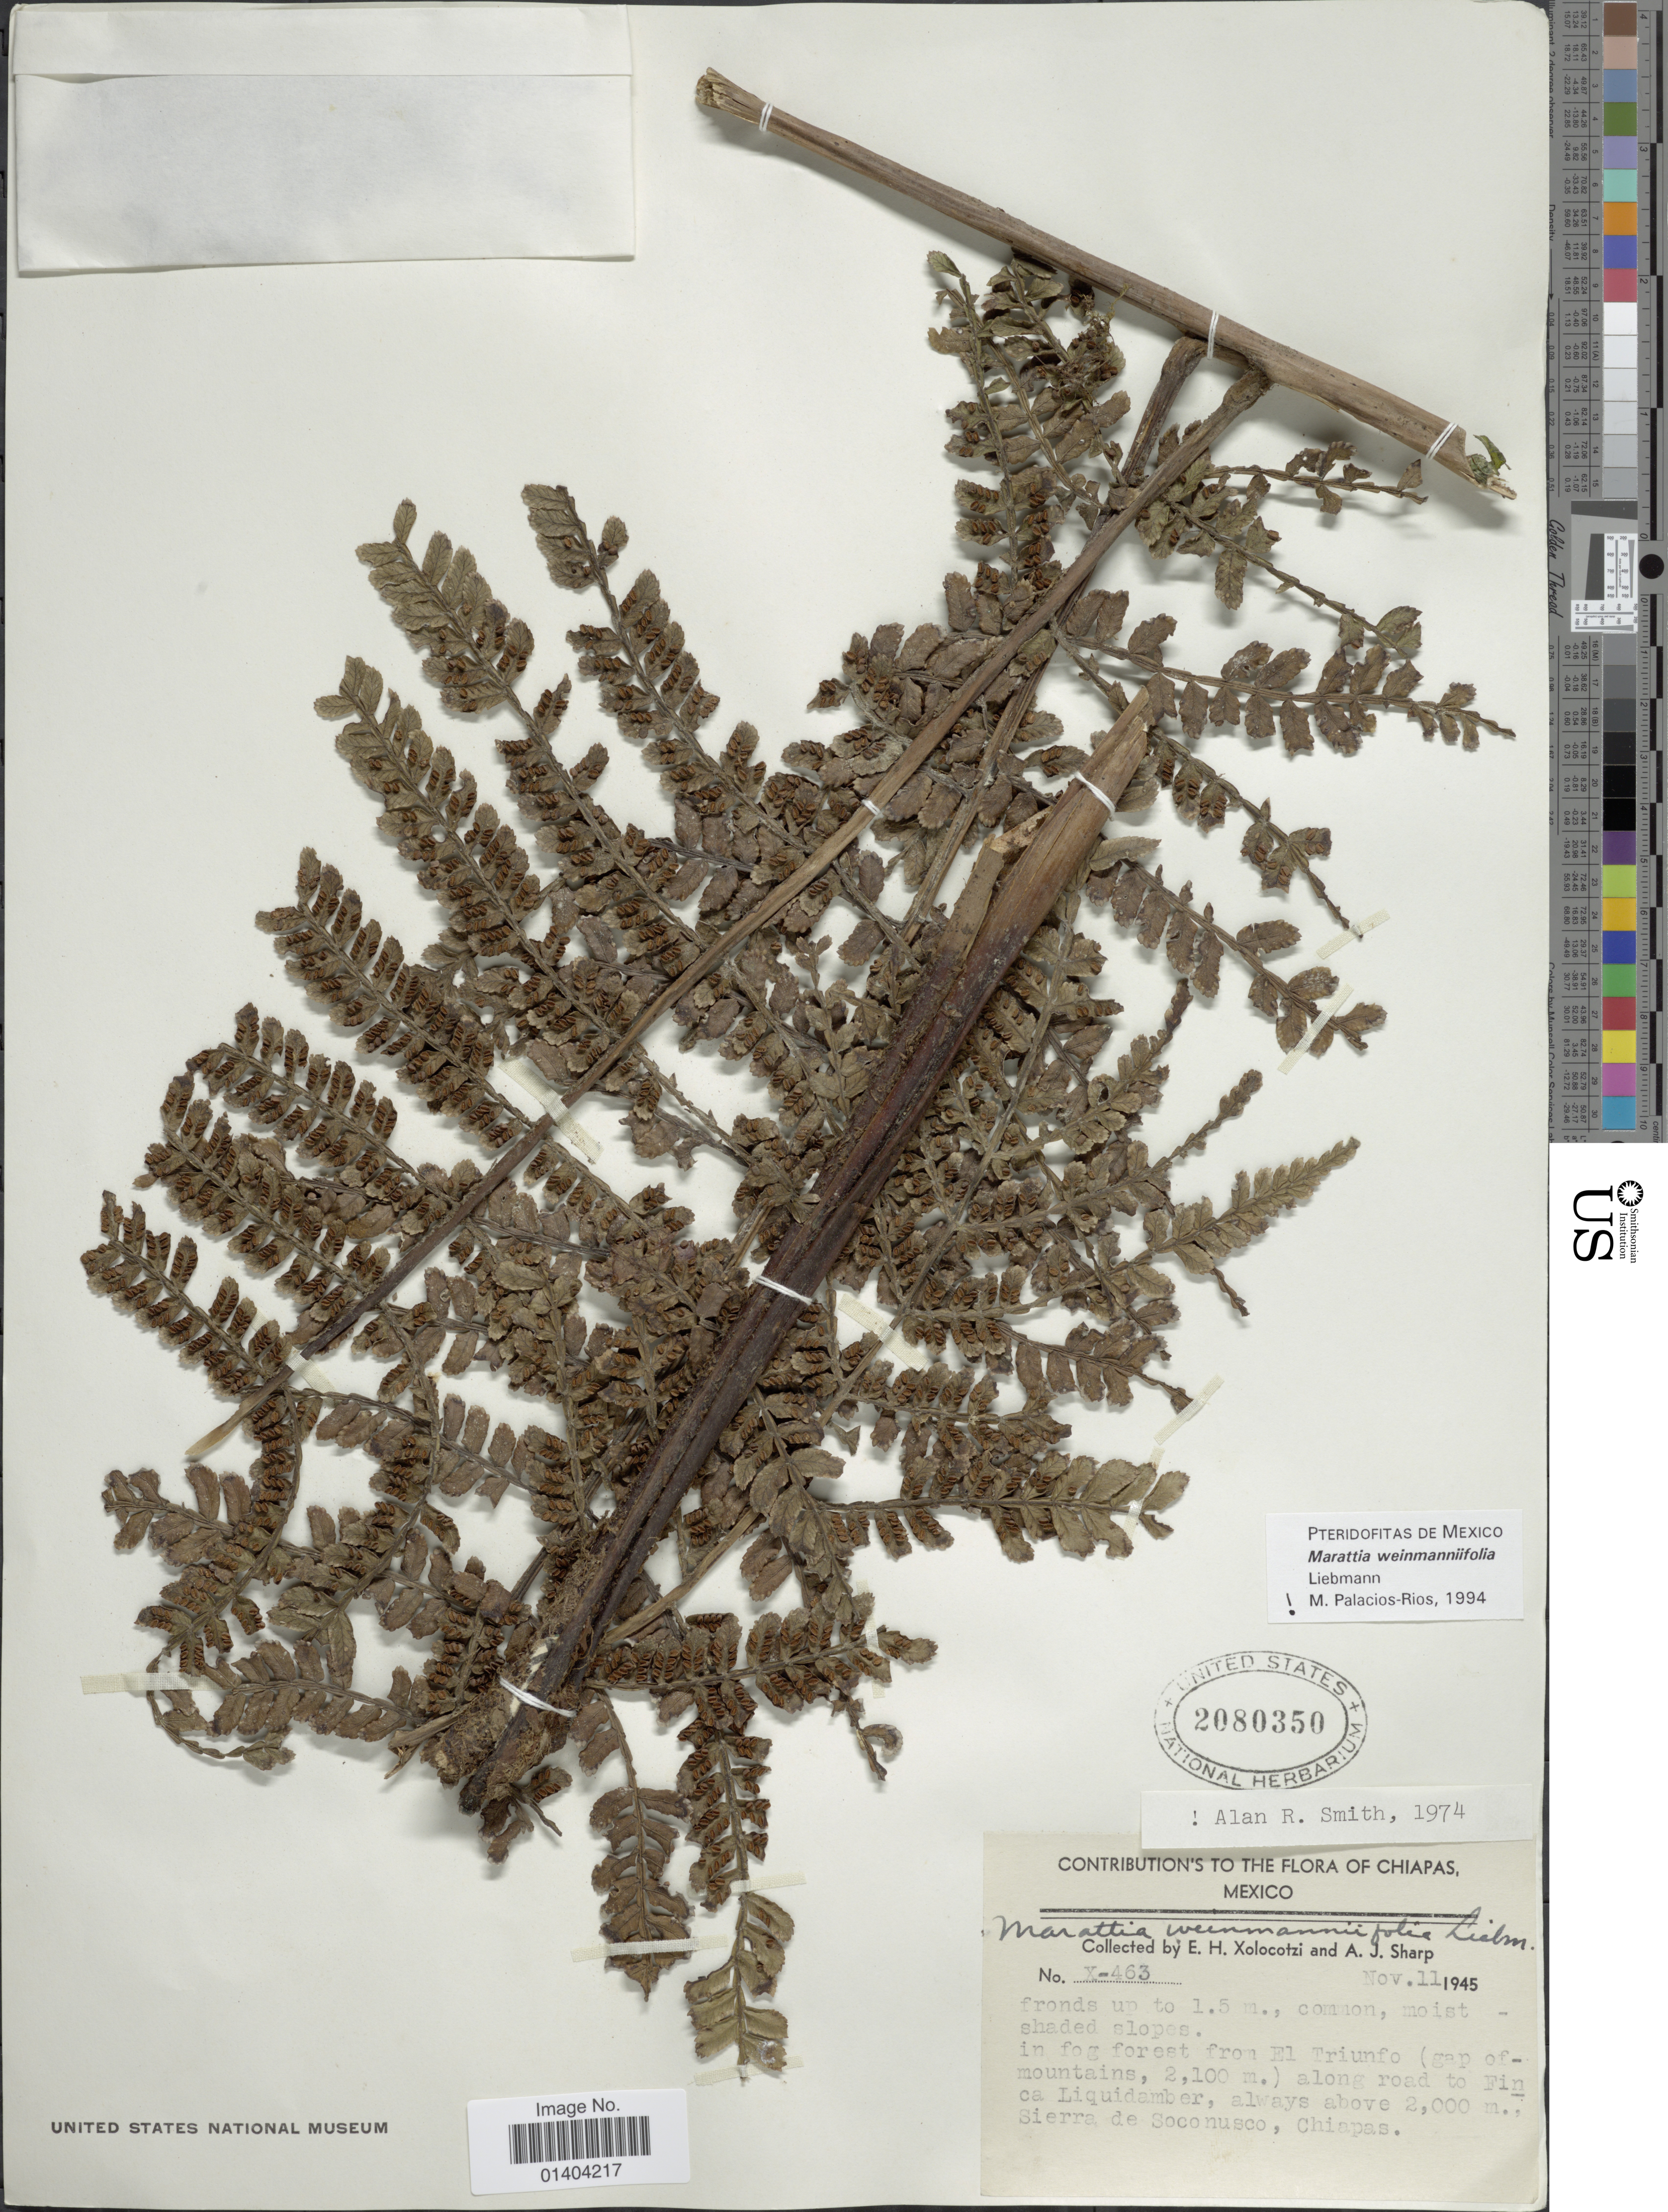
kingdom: Plantae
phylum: Tracheophyta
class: Polypodiopsida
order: Marattiales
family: Marattiaceae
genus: Marattia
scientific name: Marattia weinmanniifolia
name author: Liebm.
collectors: E. I. Hernández-X. & A. J. Sharp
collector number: X-463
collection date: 1945-11-11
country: Mexico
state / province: Chiapas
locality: El Triumfo along road to Fin ca Liquidamber Sierra de Soconusco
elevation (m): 2000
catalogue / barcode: US 2080350